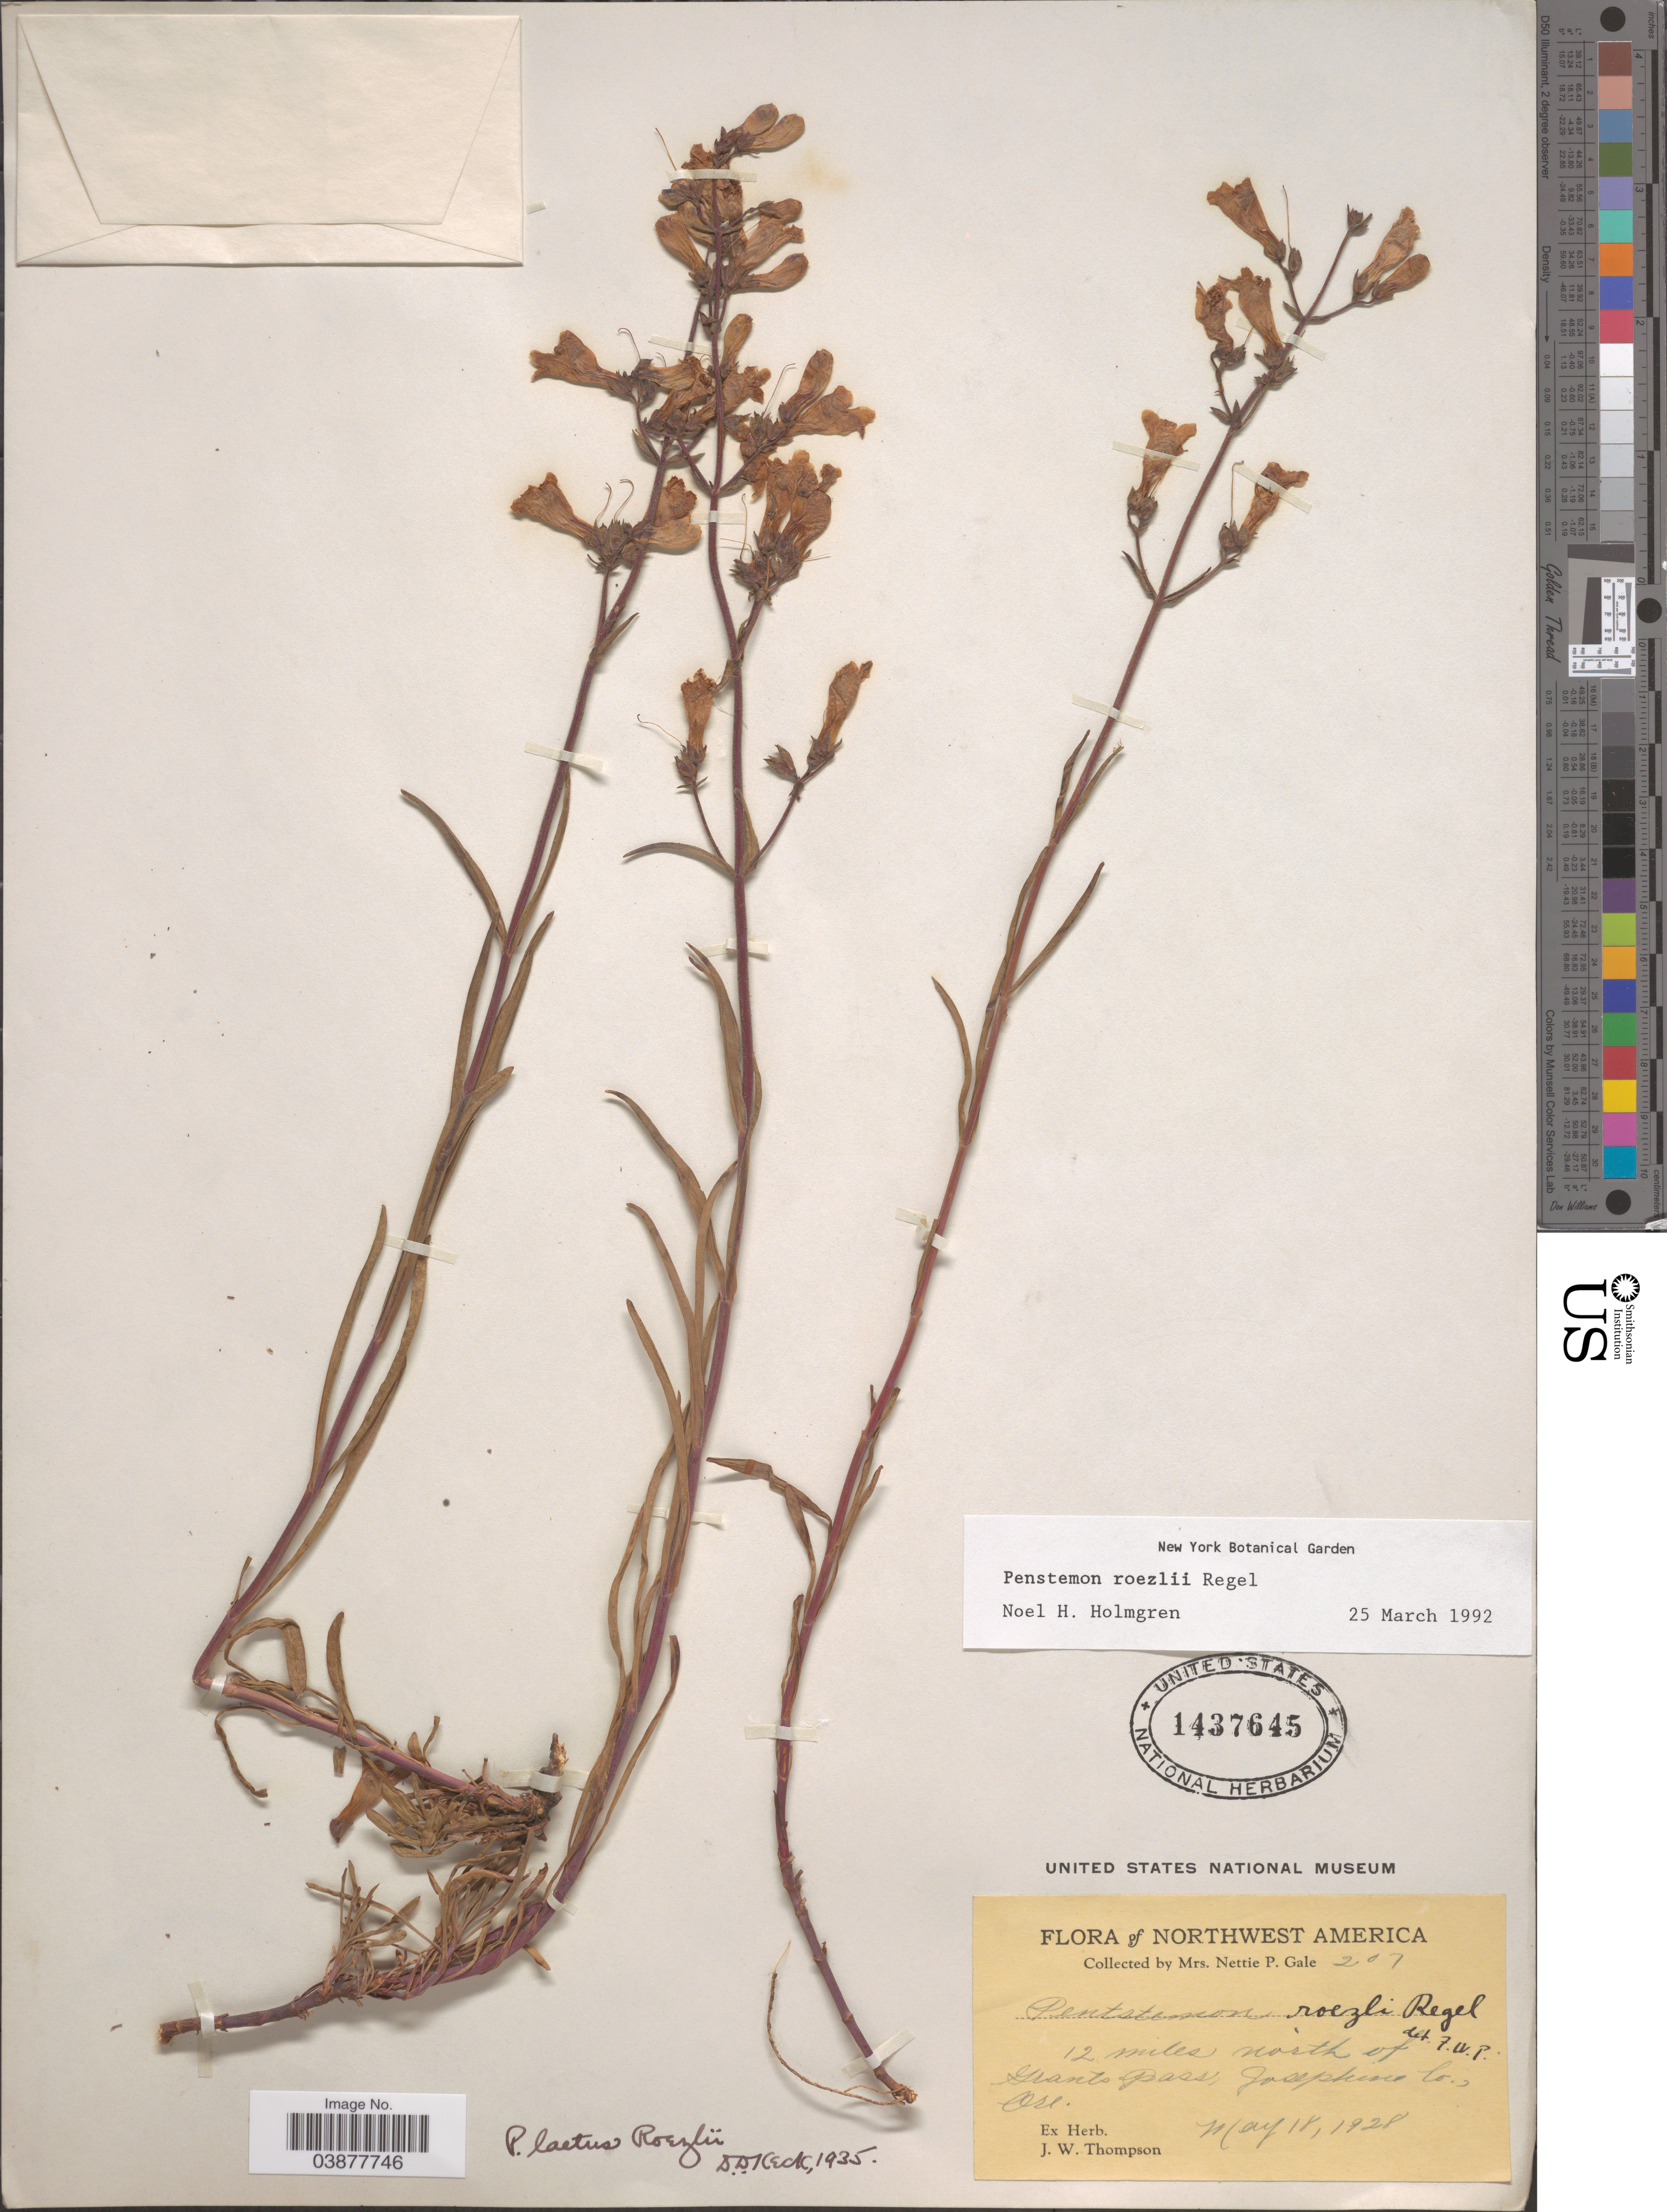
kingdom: Plantae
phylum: Tracheophyta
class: Magnoliopsida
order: Lamiales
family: Plantaginaceae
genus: Penstemon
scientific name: Penstemon roezlii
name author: Regel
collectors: N. Gale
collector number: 207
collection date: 1928-05-18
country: United States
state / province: Oregon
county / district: Josephine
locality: Northwest America. 12 miles north of Grants Pass, Josephine Co.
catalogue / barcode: US 1437645